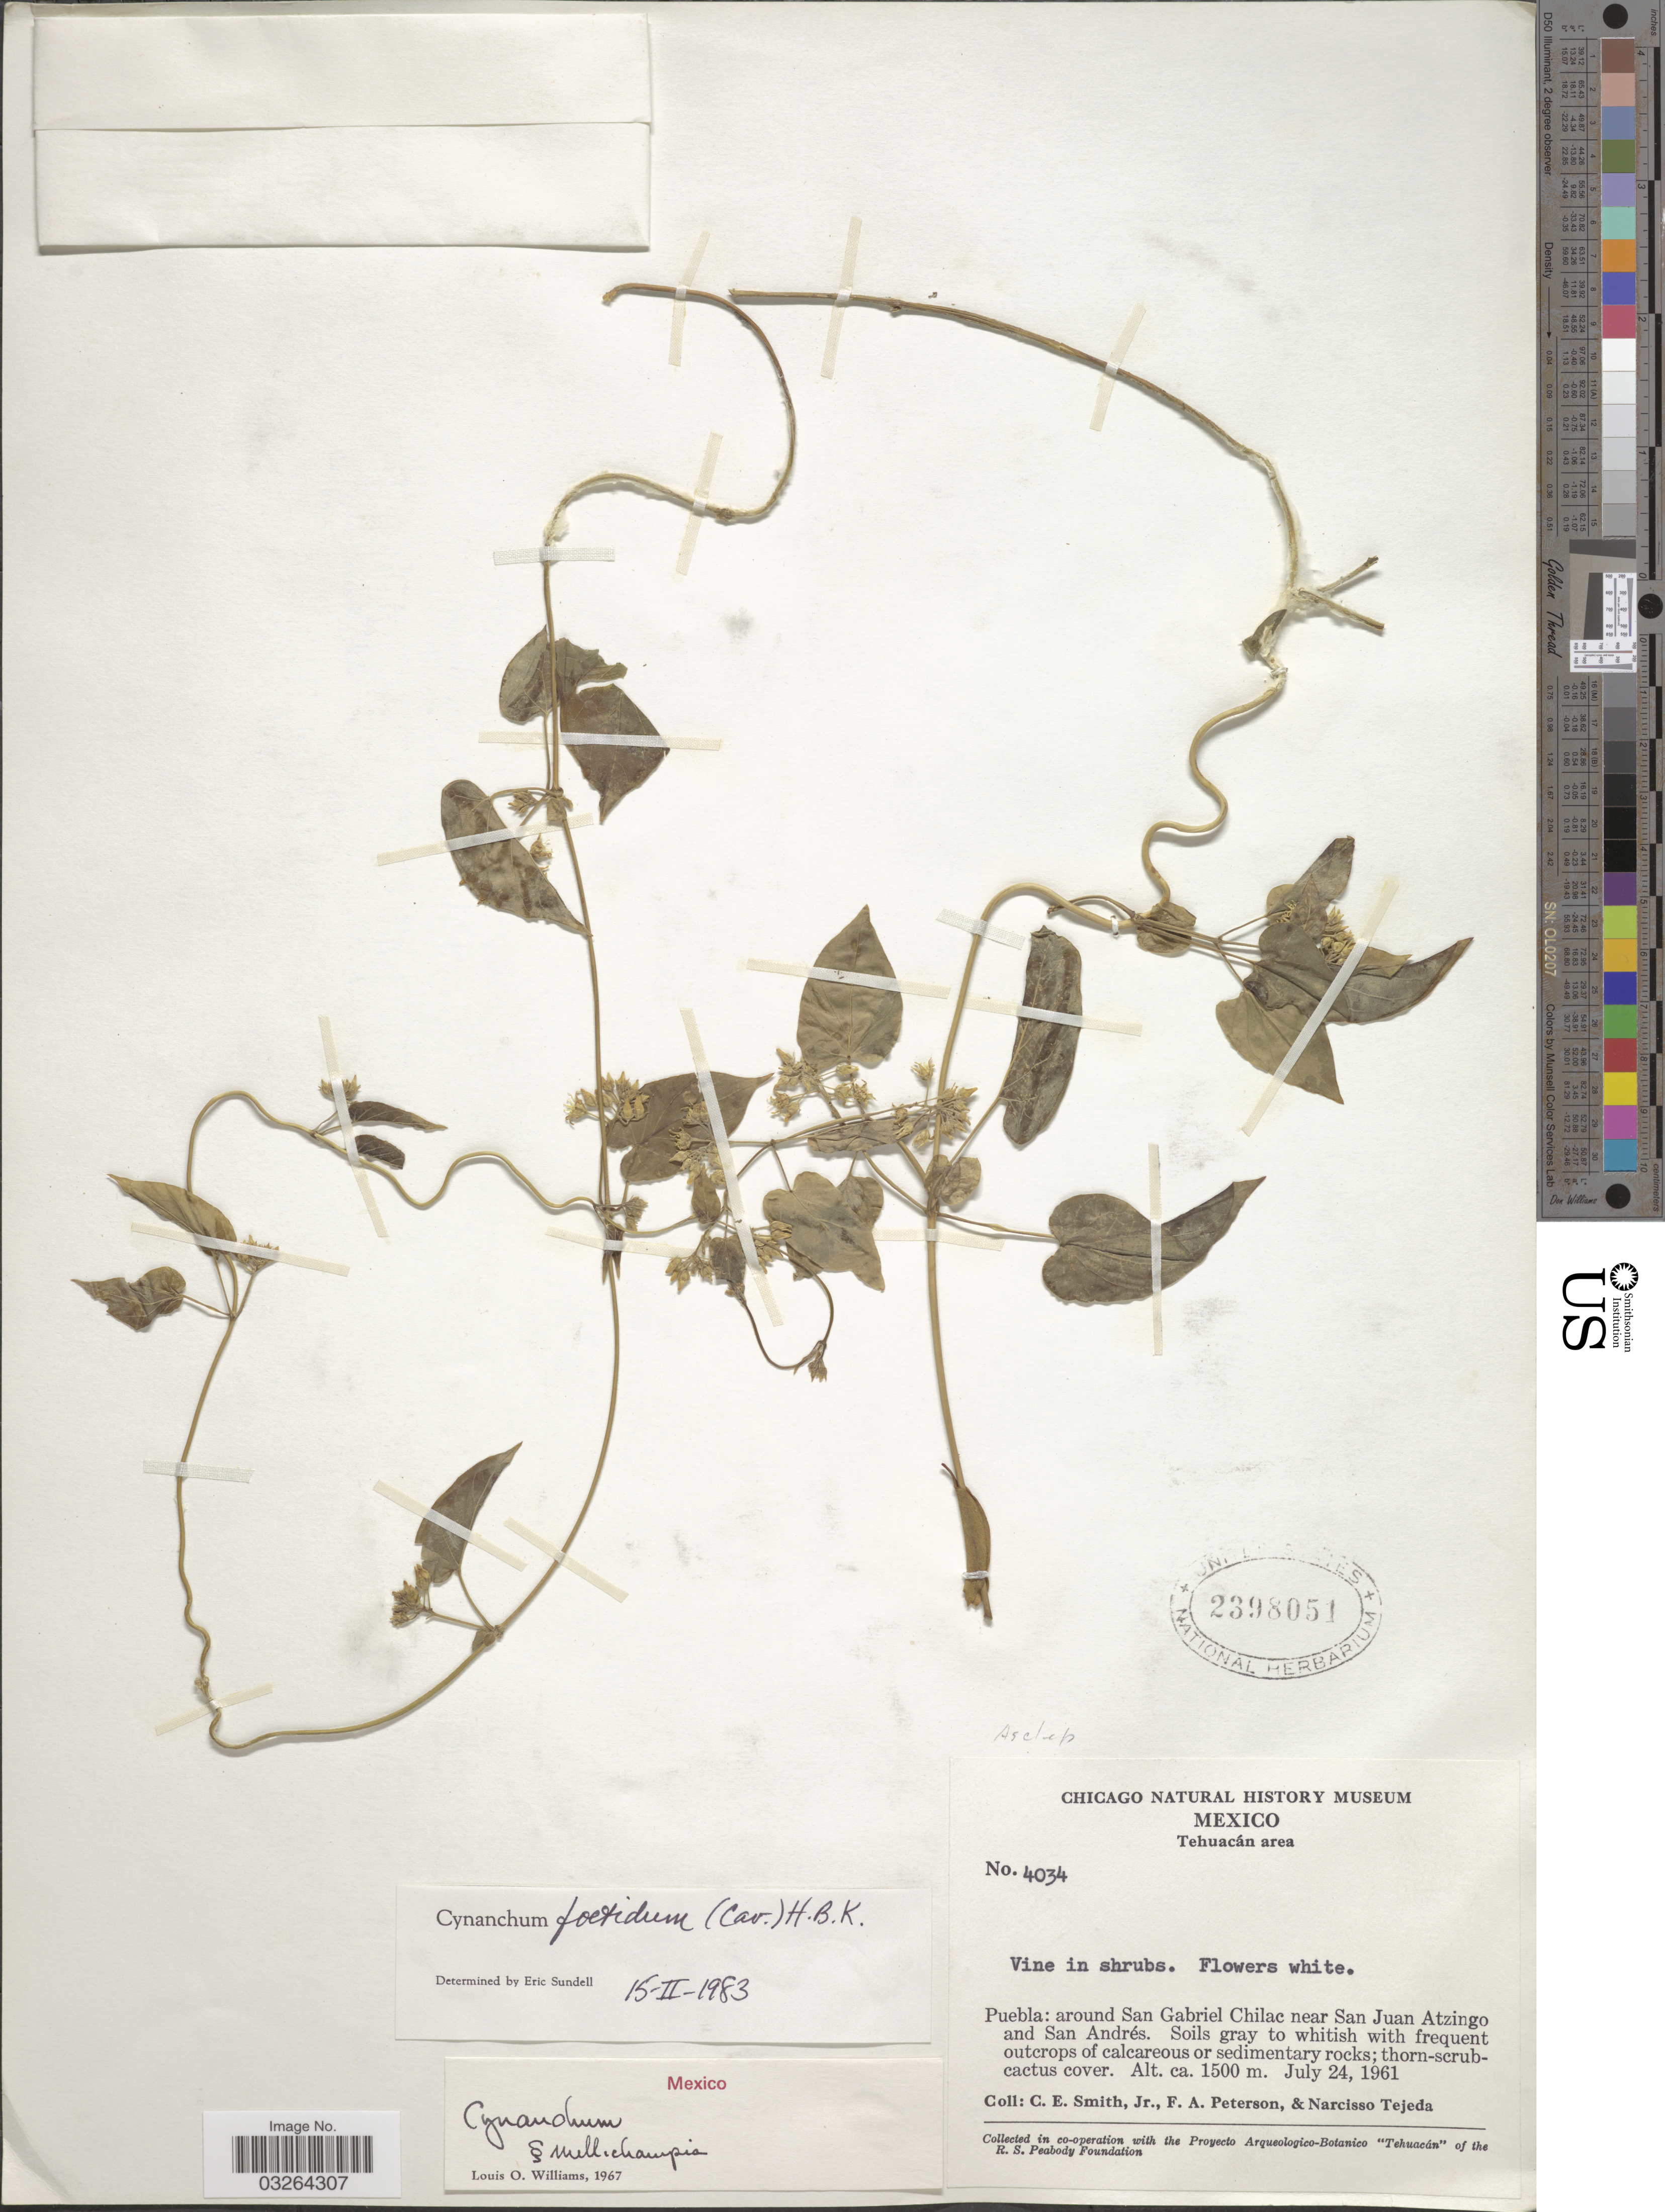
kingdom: Plantae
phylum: Tracheophyta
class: Magnoliopsida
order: Gentianales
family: Apocynaceae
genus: Cynanchum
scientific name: Cynanchum foetidum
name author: (Cav.) Kunth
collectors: C. E. Smith Jr., F. A. Peterson & N. Tejeda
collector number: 4034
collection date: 1961-07-24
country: Mexico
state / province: Puebla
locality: Around San Gabriel Chilac near San Juan Atzingo and San Andrés.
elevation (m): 1500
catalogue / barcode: US 2398051